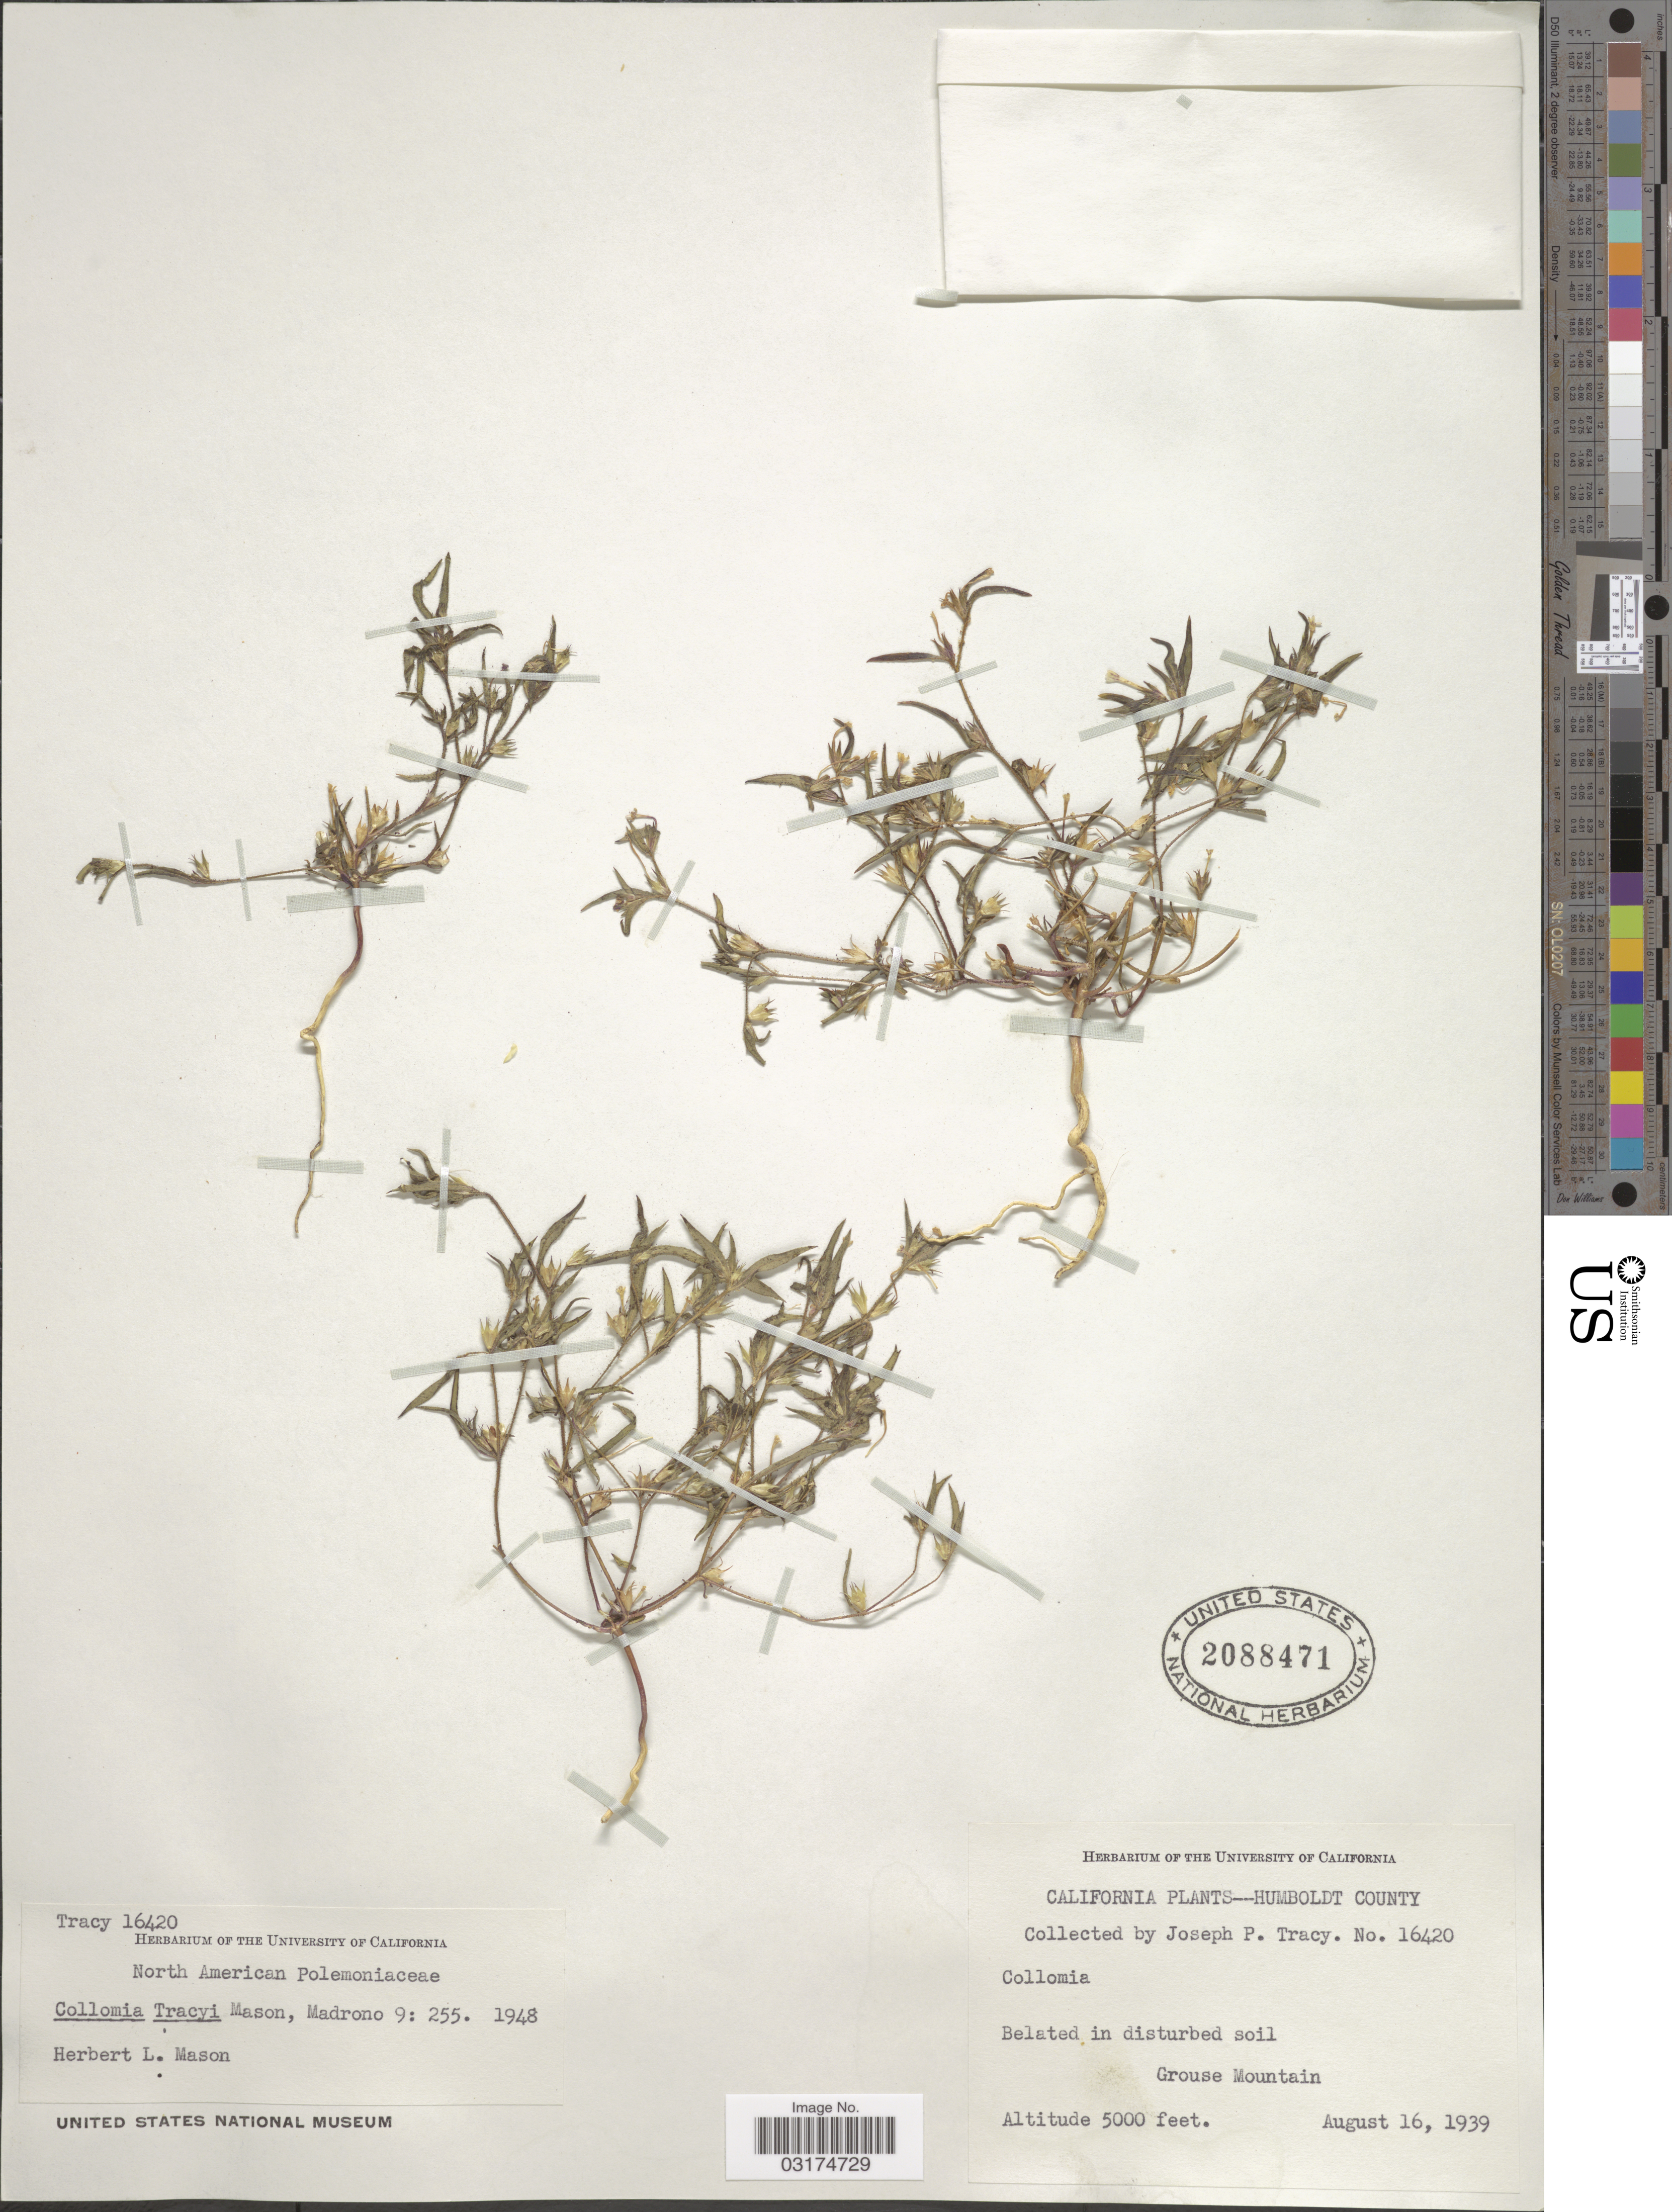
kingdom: Plantae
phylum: Tracheophyta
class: Magnoliopsida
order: Ericales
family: Polemoniaceae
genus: Collomia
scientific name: Collomia tracyi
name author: L.R. Mason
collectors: J. Tracy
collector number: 16420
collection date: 1939-08-16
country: United States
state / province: California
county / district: Humboldt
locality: Humboldt County. Grouse Mountain.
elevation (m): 1524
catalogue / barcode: US 2088471